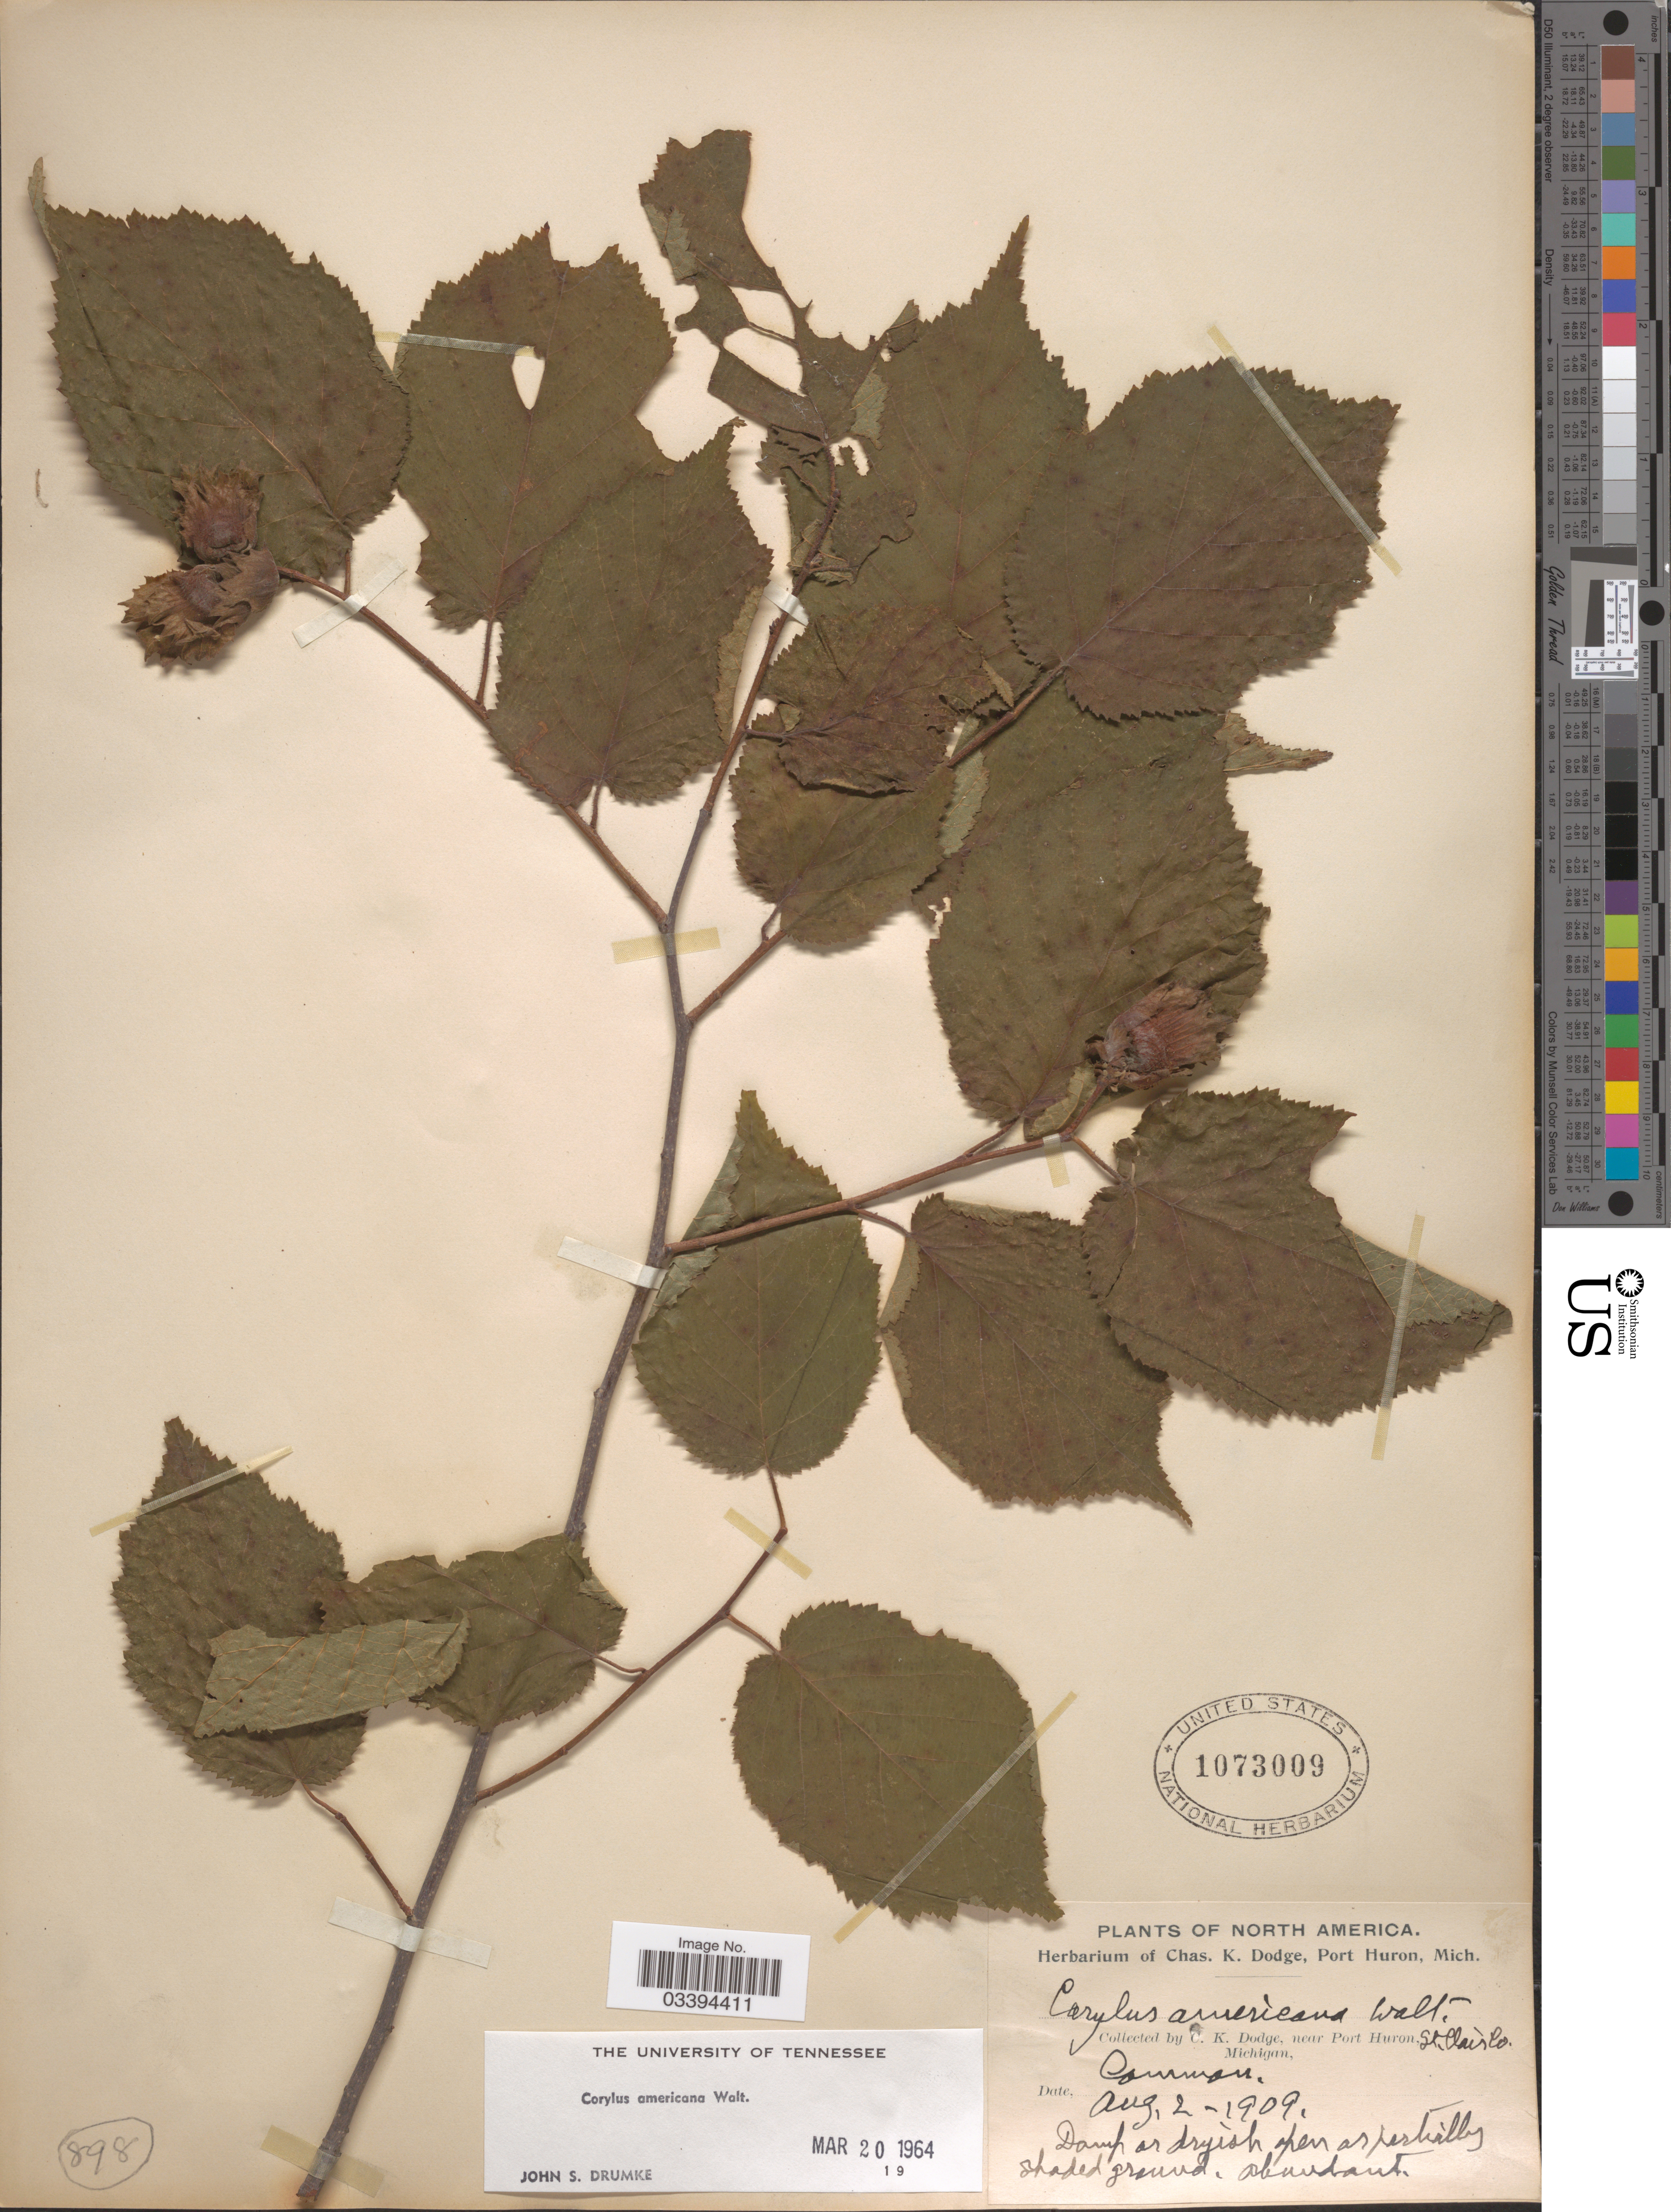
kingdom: Plantae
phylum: Tracheophyta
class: Magnoliopsida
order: Fagales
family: Betulaceae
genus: Corylus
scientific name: Corylus americana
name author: Walter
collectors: C. K. Dodge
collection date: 1909-08-02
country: United States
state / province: Michigan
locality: Near Port Huron, St. Clair Co.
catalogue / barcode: US 1073009